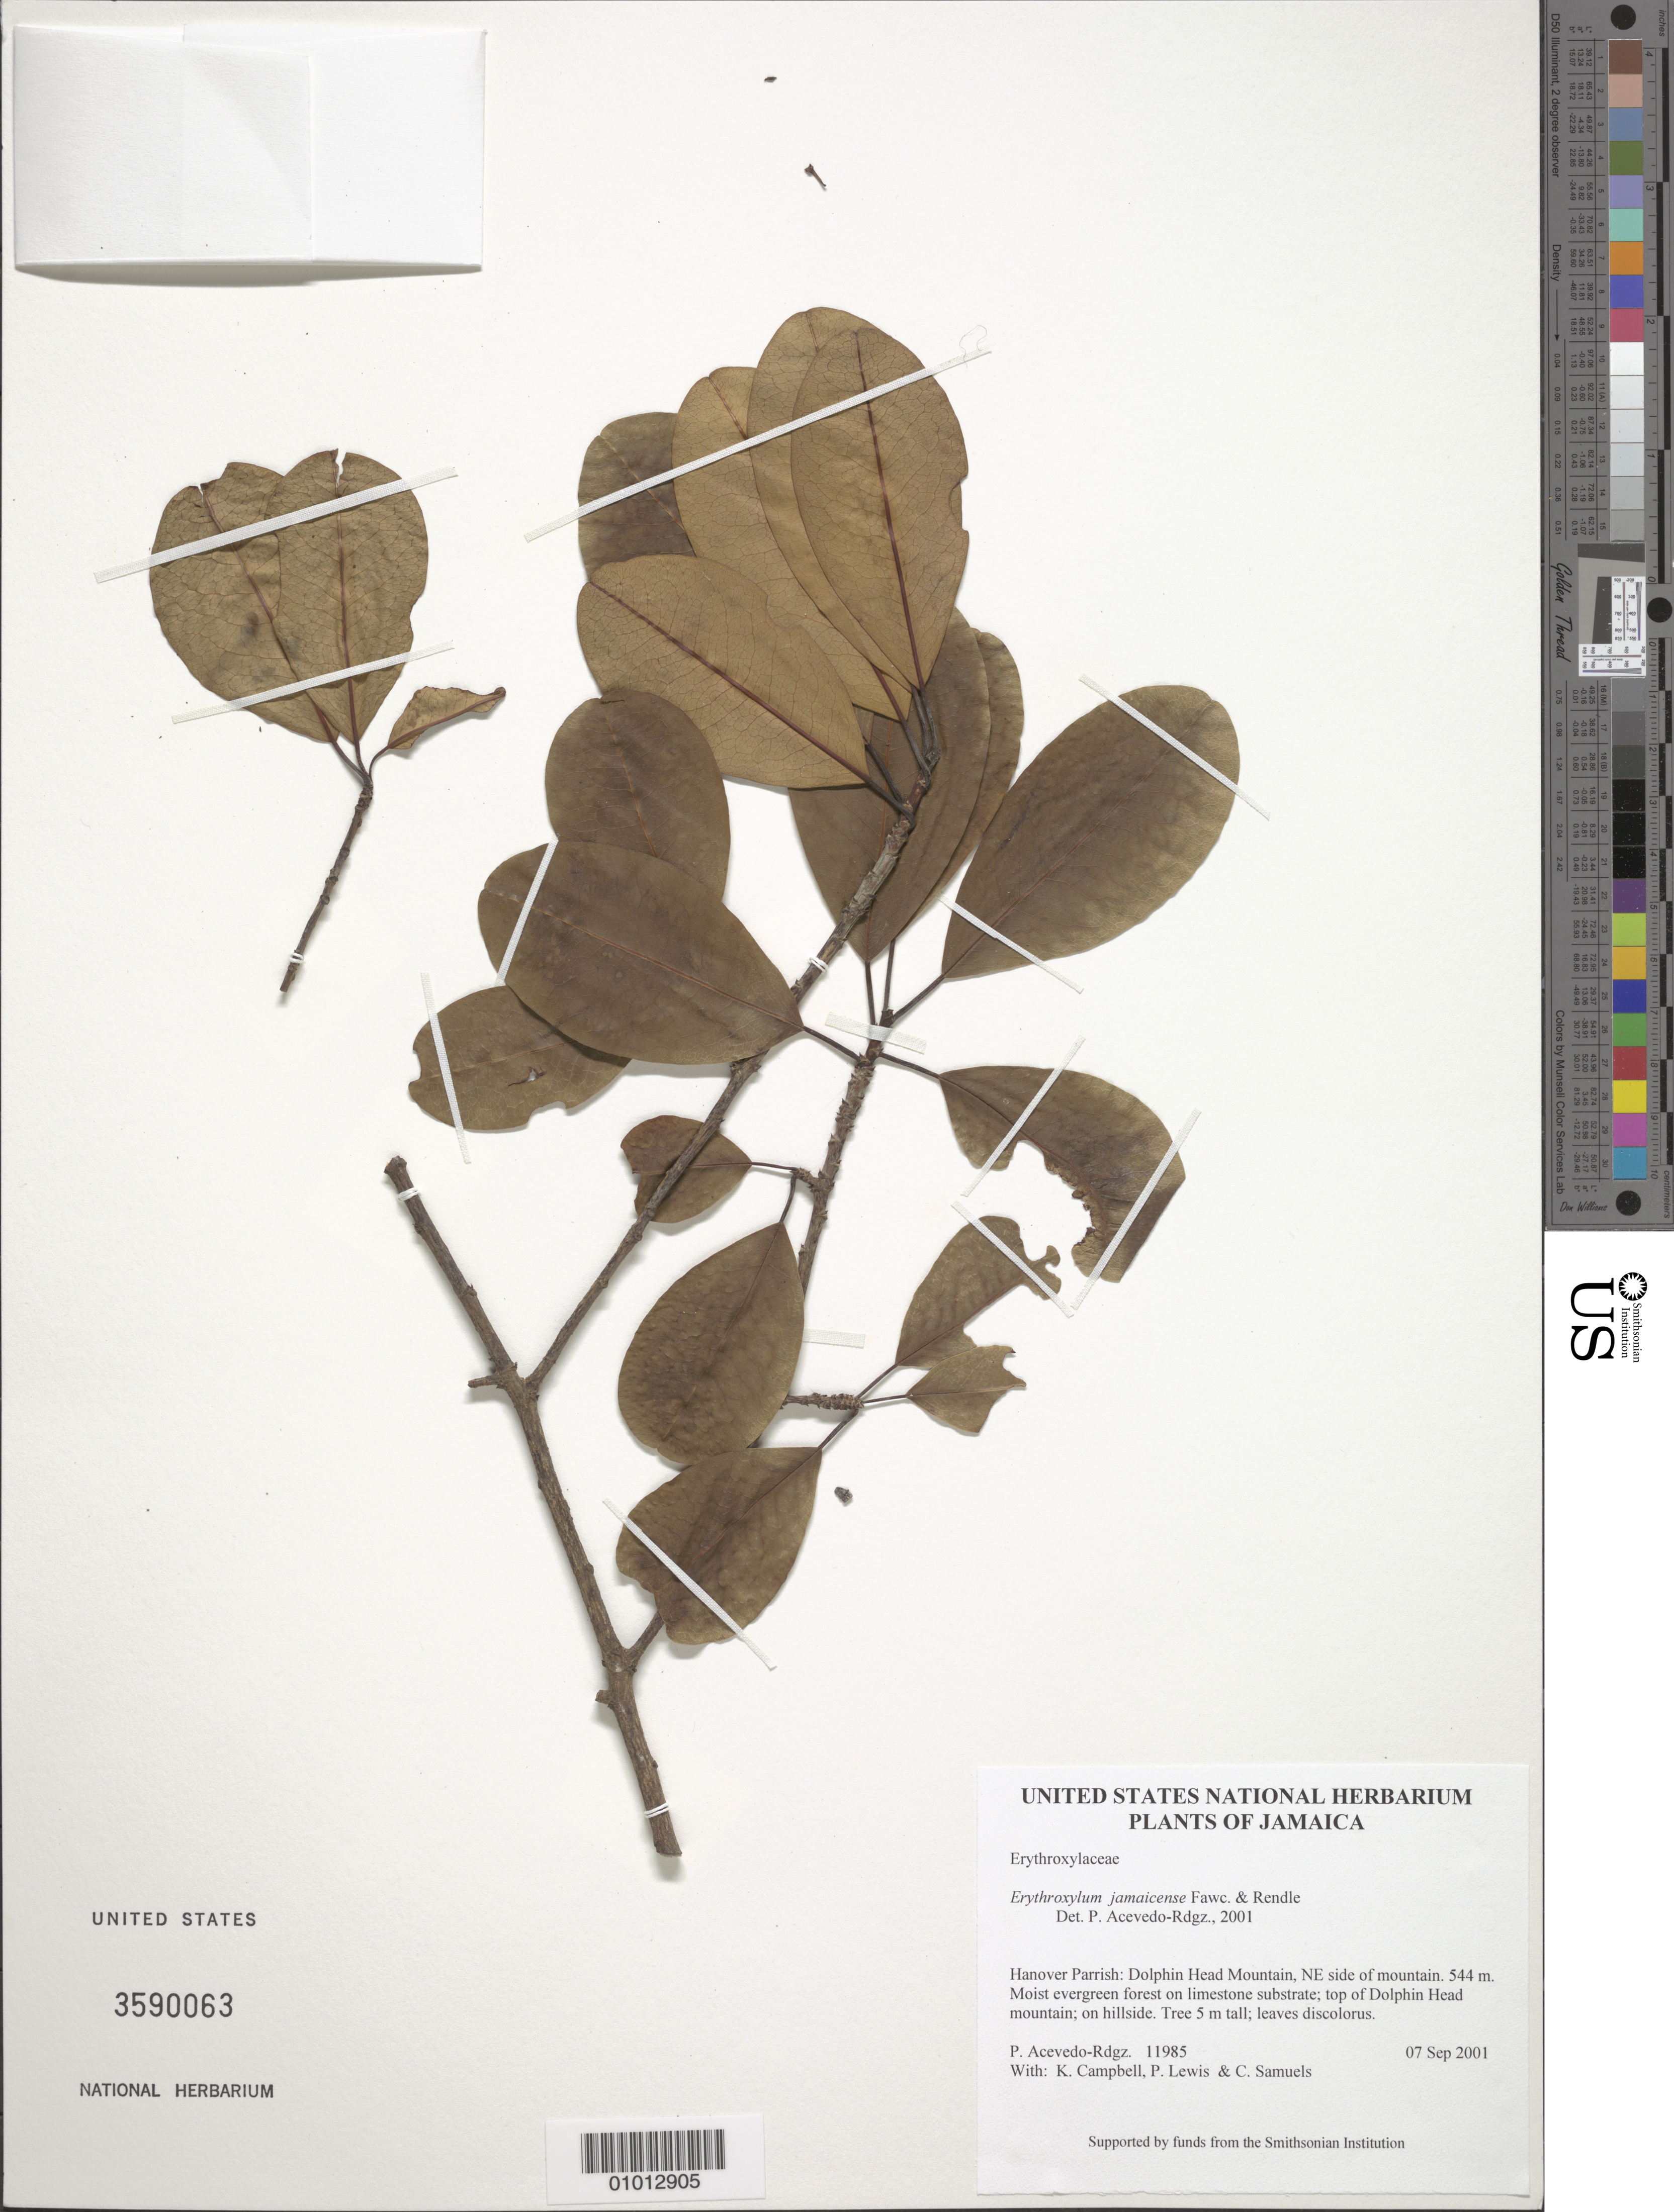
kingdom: Plantae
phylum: Tracheophyta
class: Magnoliopsida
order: Malpighiales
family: Erythroxylaceae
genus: Erythroxylum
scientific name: Erythroxylum jamaicense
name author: Fawc. & Rendle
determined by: Acevedo-Rodríguez, P., (BOT), Smithsonian Institution - National Museum of Natural History (UNITED STATES)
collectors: P. Acevedo-Rodr., K. Campbell, P. Lewis & C. Samuels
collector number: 11985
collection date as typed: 07 Sep 2001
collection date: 2001-09-07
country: Jamaica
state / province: Hanover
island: Jamaica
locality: Hanover Parrish: Dolphin Head Mountain, NE side of mountain.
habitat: Moist evergreen forest on limestone substrate; top of Dolphin Head mountain; on hillside.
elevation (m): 544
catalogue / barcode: US 3590063